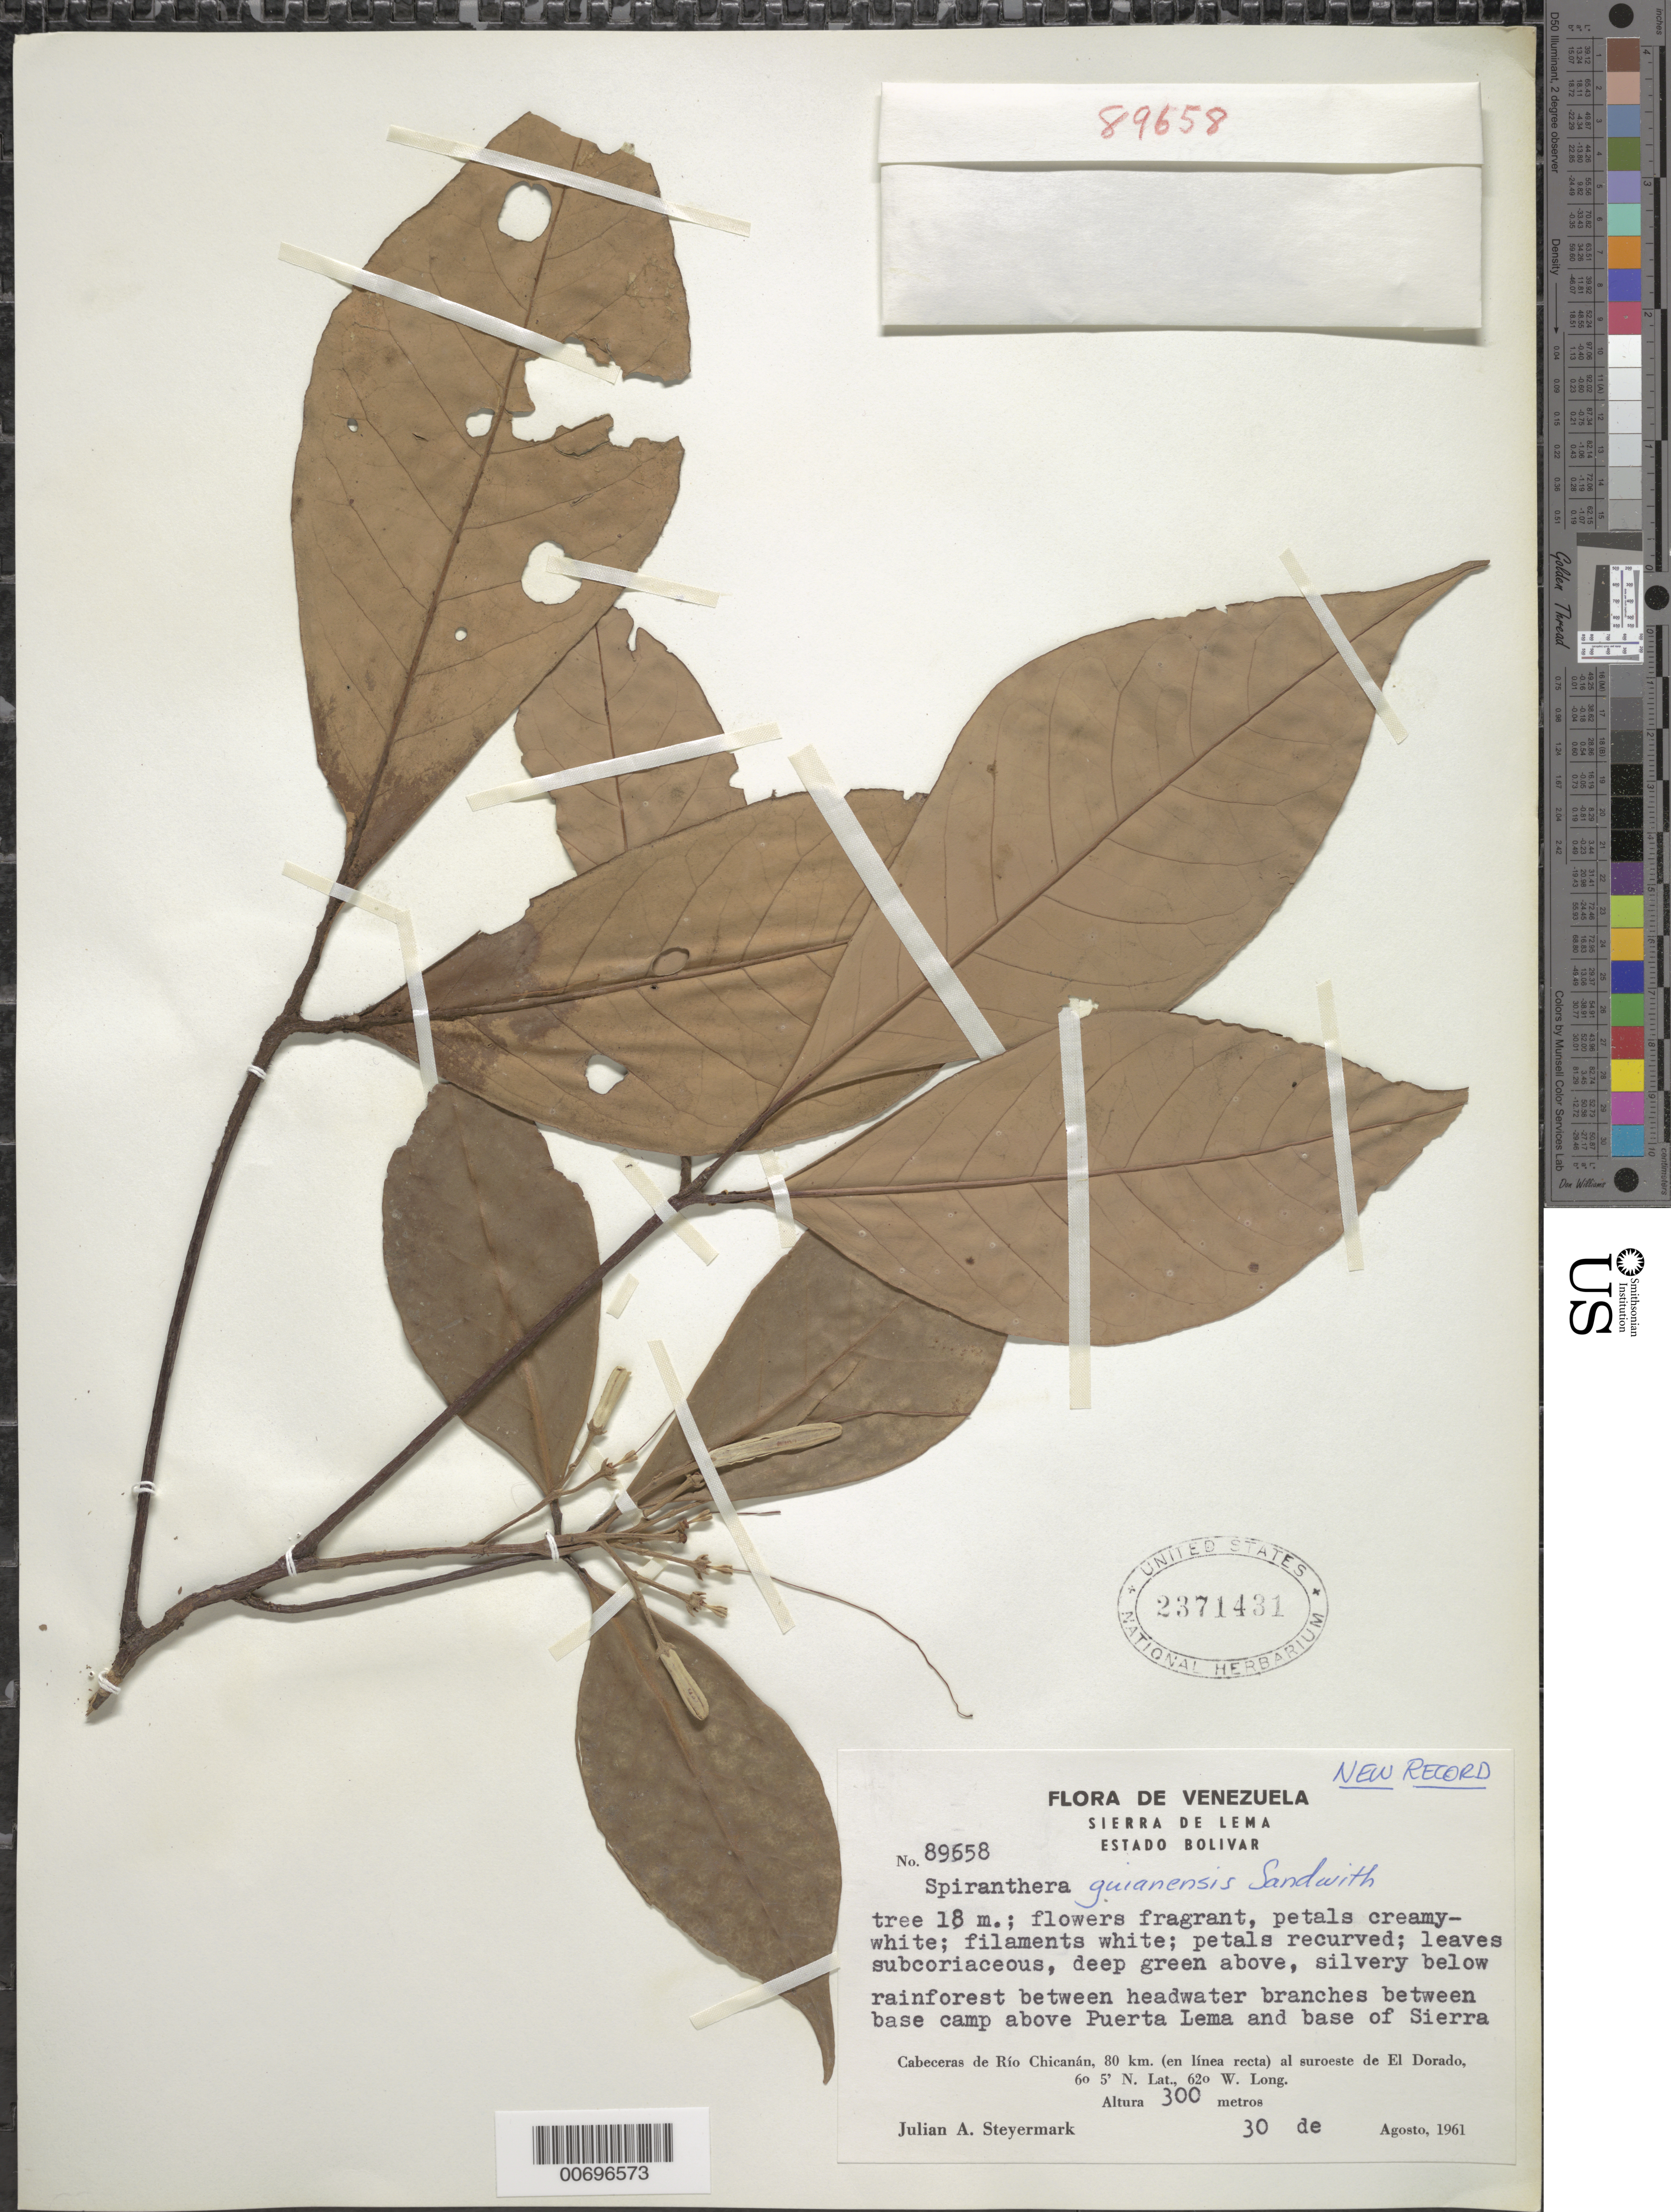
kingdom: Plantae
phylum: Tracheophyta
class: Magnoliopsida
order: Sapindales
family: Rutaceae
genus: Spiranthera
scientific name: Spiranthera guianensis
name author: Sandwith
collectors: J. Steyermark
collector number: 89658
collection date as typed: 30-Aug-61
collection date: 1961-08-30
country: Venezuela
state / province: Bolívar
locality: Sierra de Lema, Puerto Lema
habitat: Rainforest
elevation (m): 300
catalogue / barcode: US 2371431